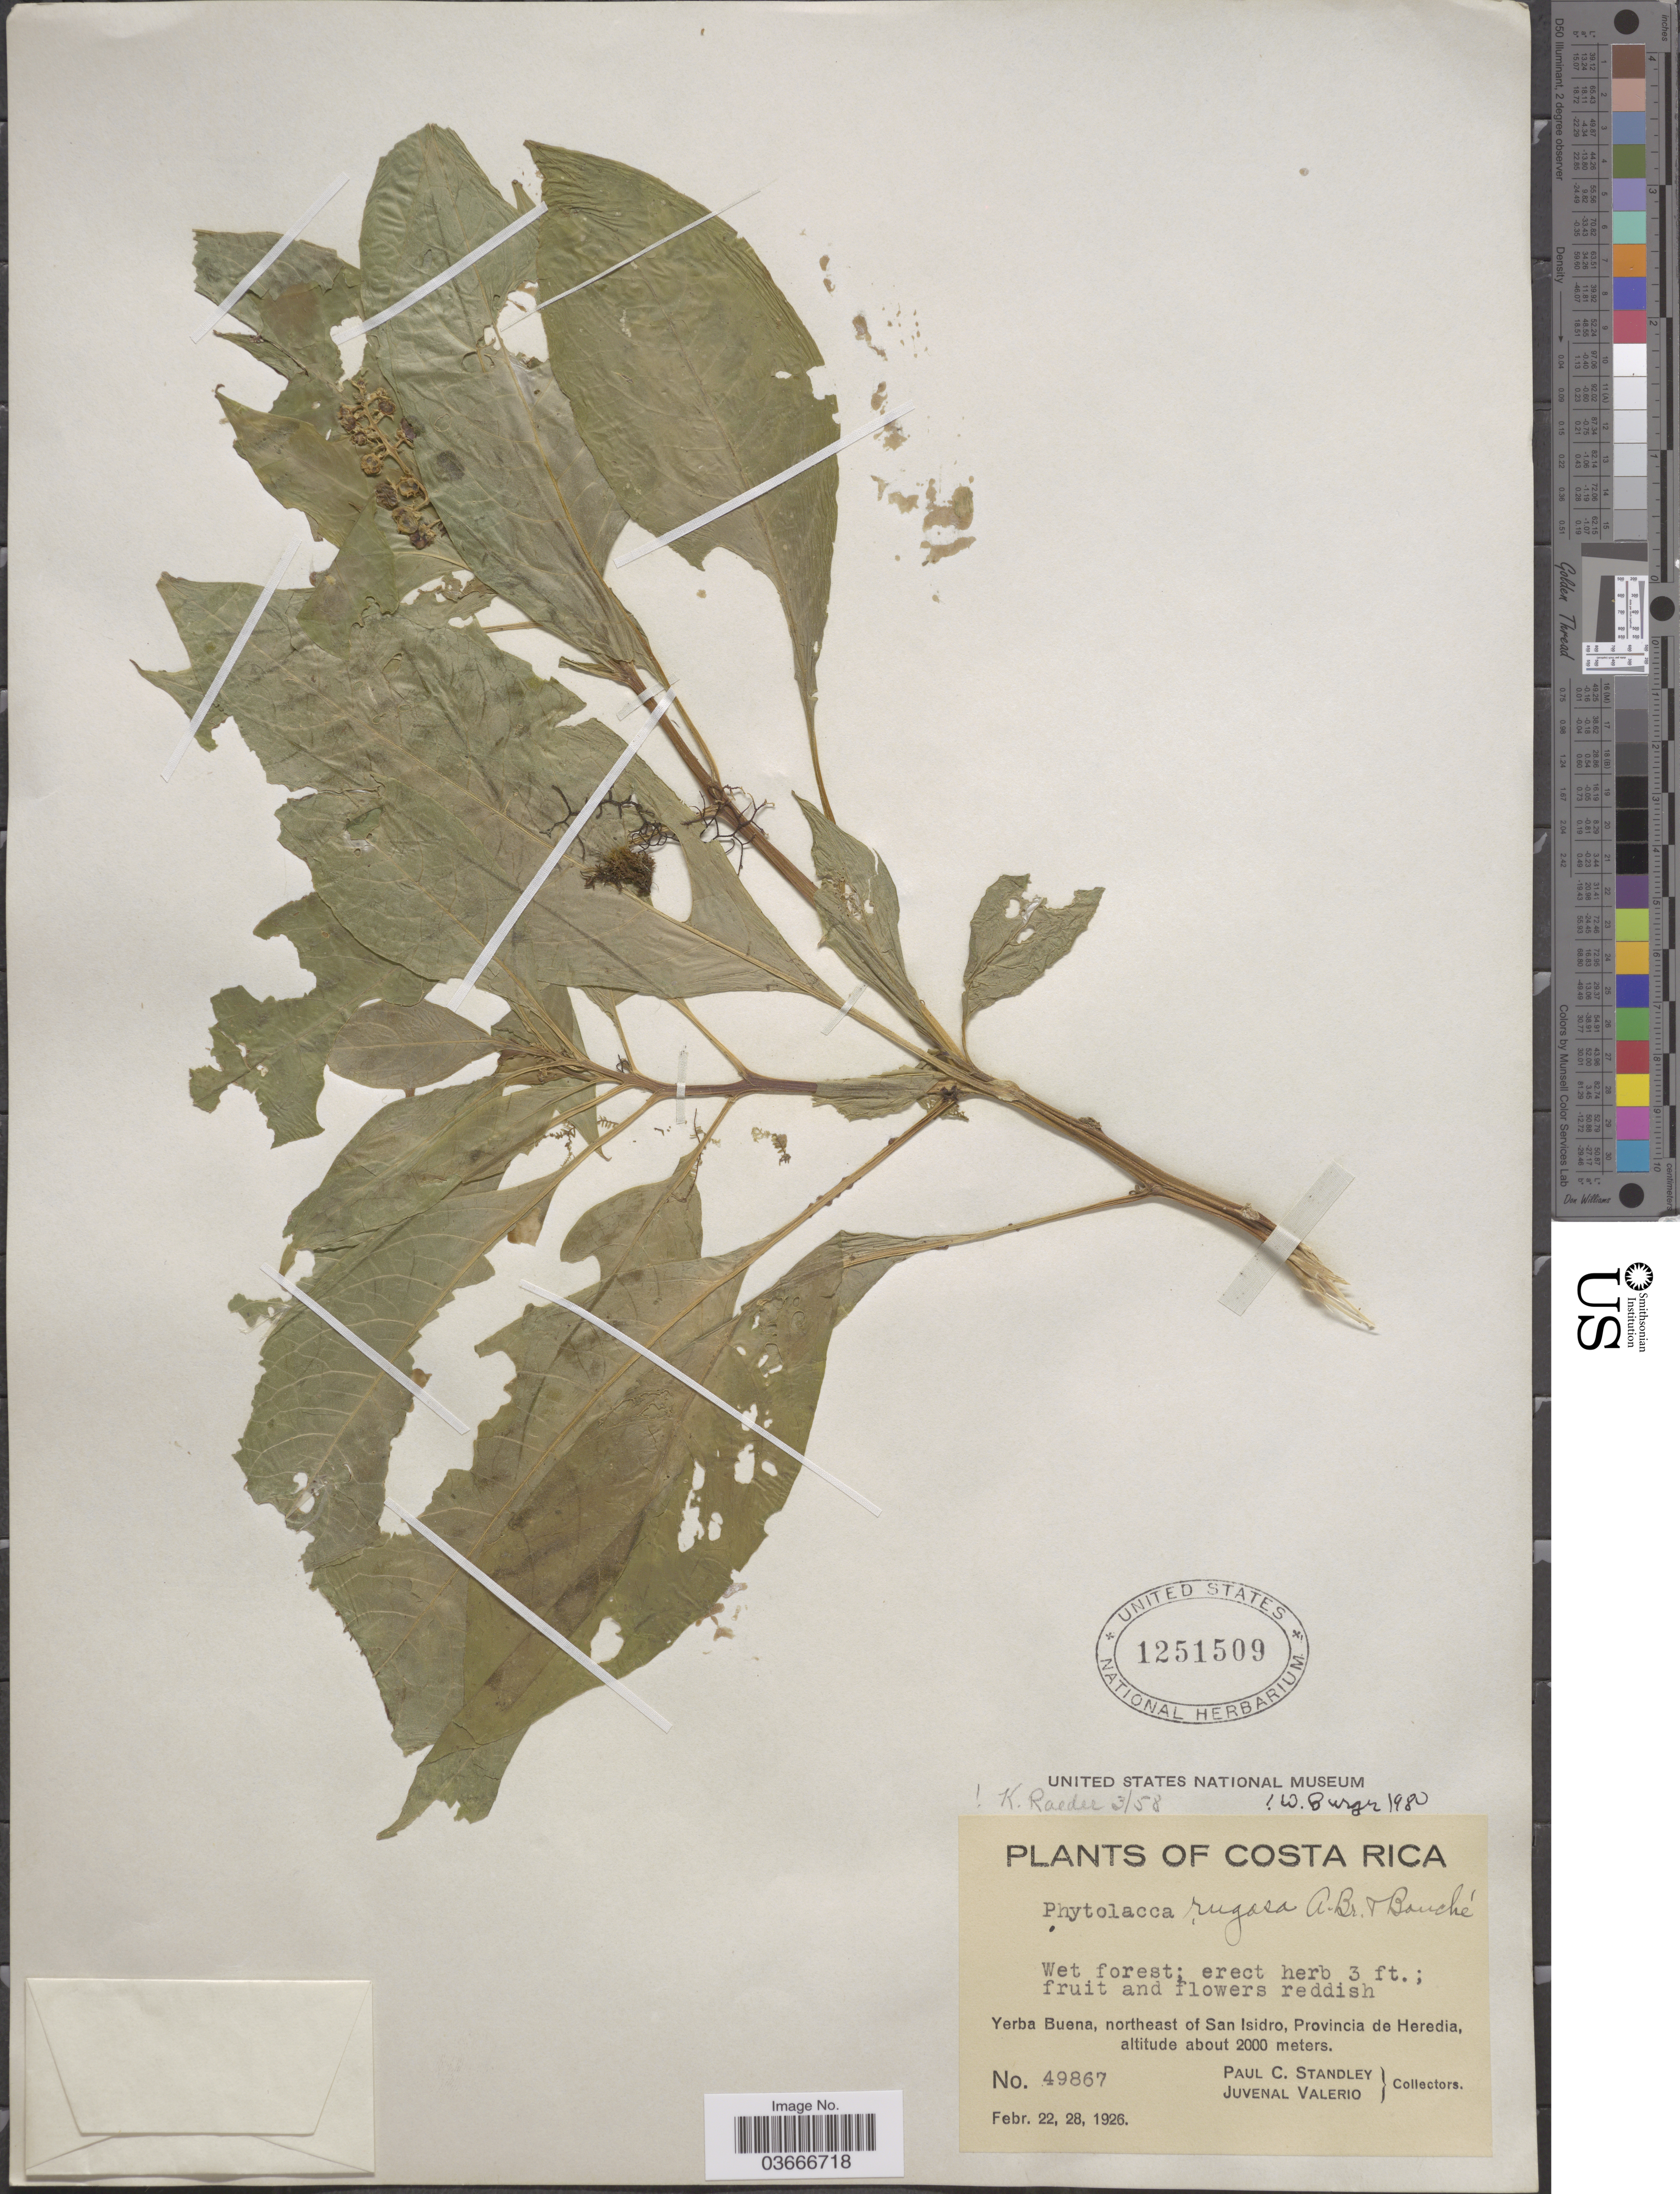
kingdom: Plantae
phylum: Tracheophyta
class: Magnoliopsida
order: Caryophyllales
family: Phytolaccaceae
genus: Phytolacca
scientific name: Phytolacca rugosa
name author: A. Braun & C.D. Bouché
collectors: P. C. Standley & J. Valerio R.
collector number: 49867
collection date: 1926-02-22/1926-02-28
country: Costa Rica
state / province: Heredia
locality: Yerba Buena, northeast of San Isidro.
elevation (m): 2000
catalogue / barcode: US 1251509